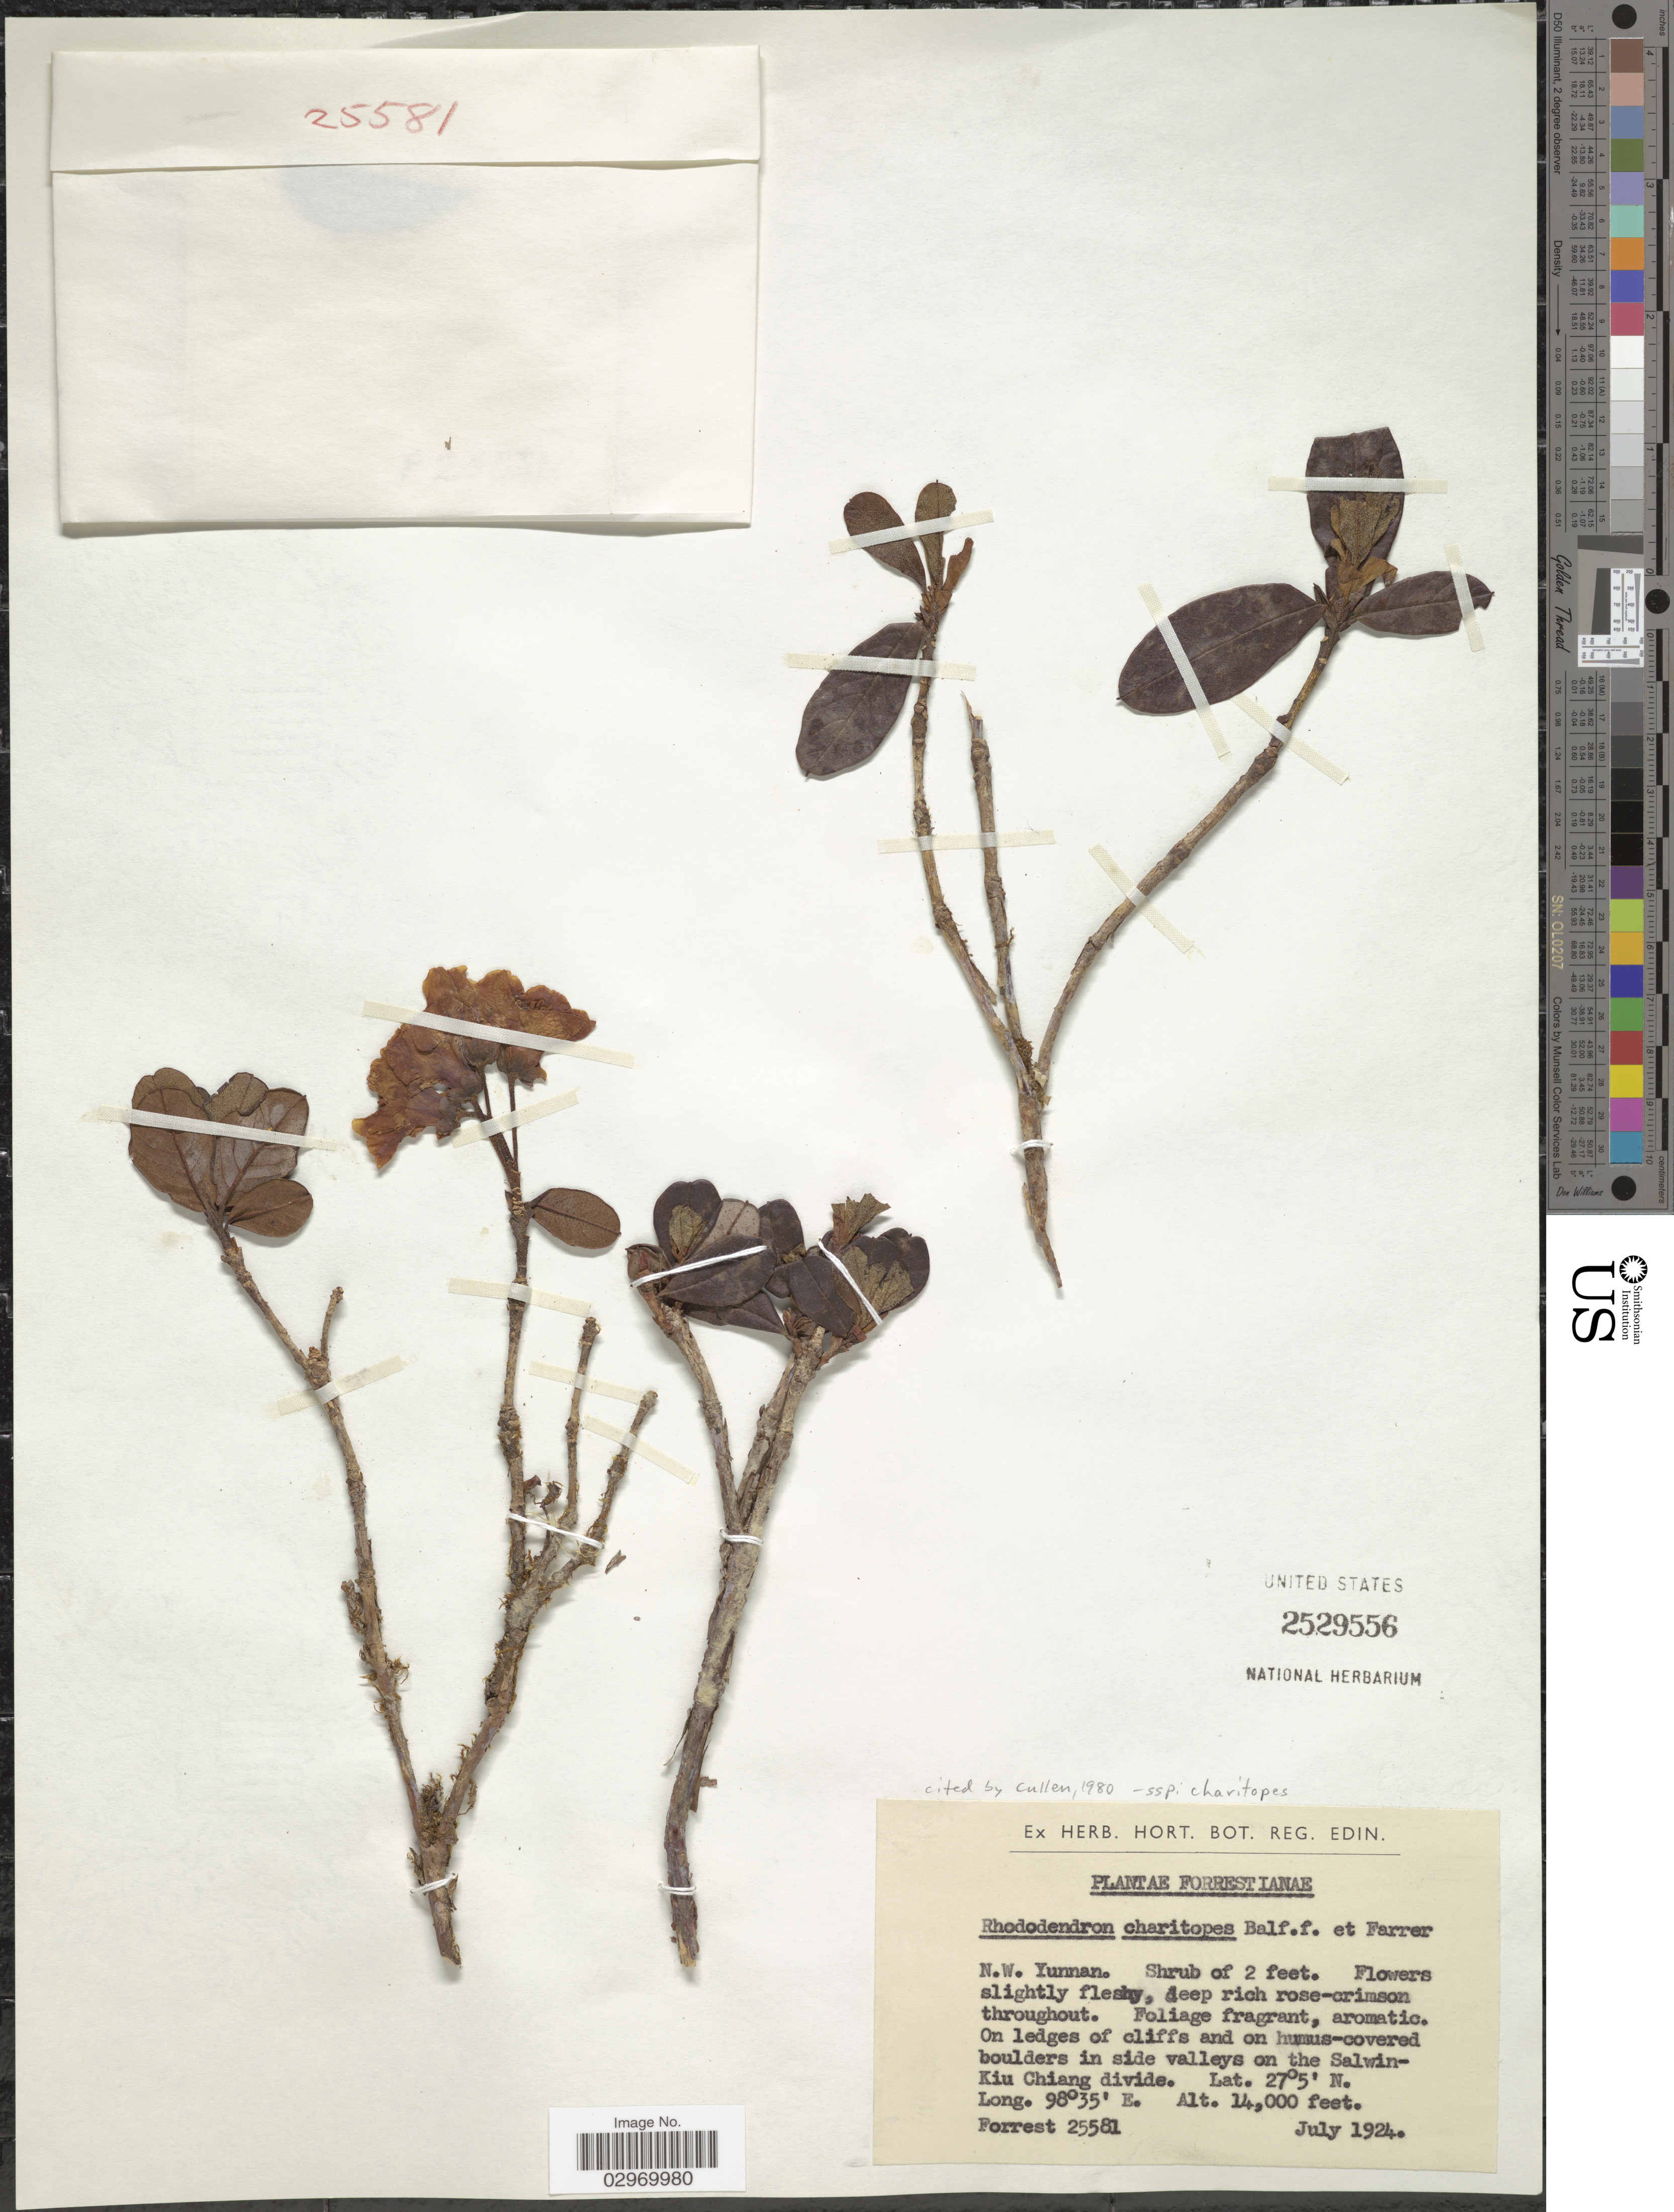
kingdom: Plantae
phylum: Tracheophyta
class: Magnoliopsida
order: Ericales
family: Ericaceae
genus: Rhododendron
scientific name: Rhododendron charitopes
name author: Balf. f. & Farrer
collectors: -. Forrest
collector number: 25581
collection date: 1924-07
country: China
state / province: Yunnan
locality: N.W. Yunnan, on ledges of cliffs and on humus-covered boulders in side valleys on the Salwin-Kiu Chiang divide.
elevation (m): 4267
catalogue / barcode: US 2529556